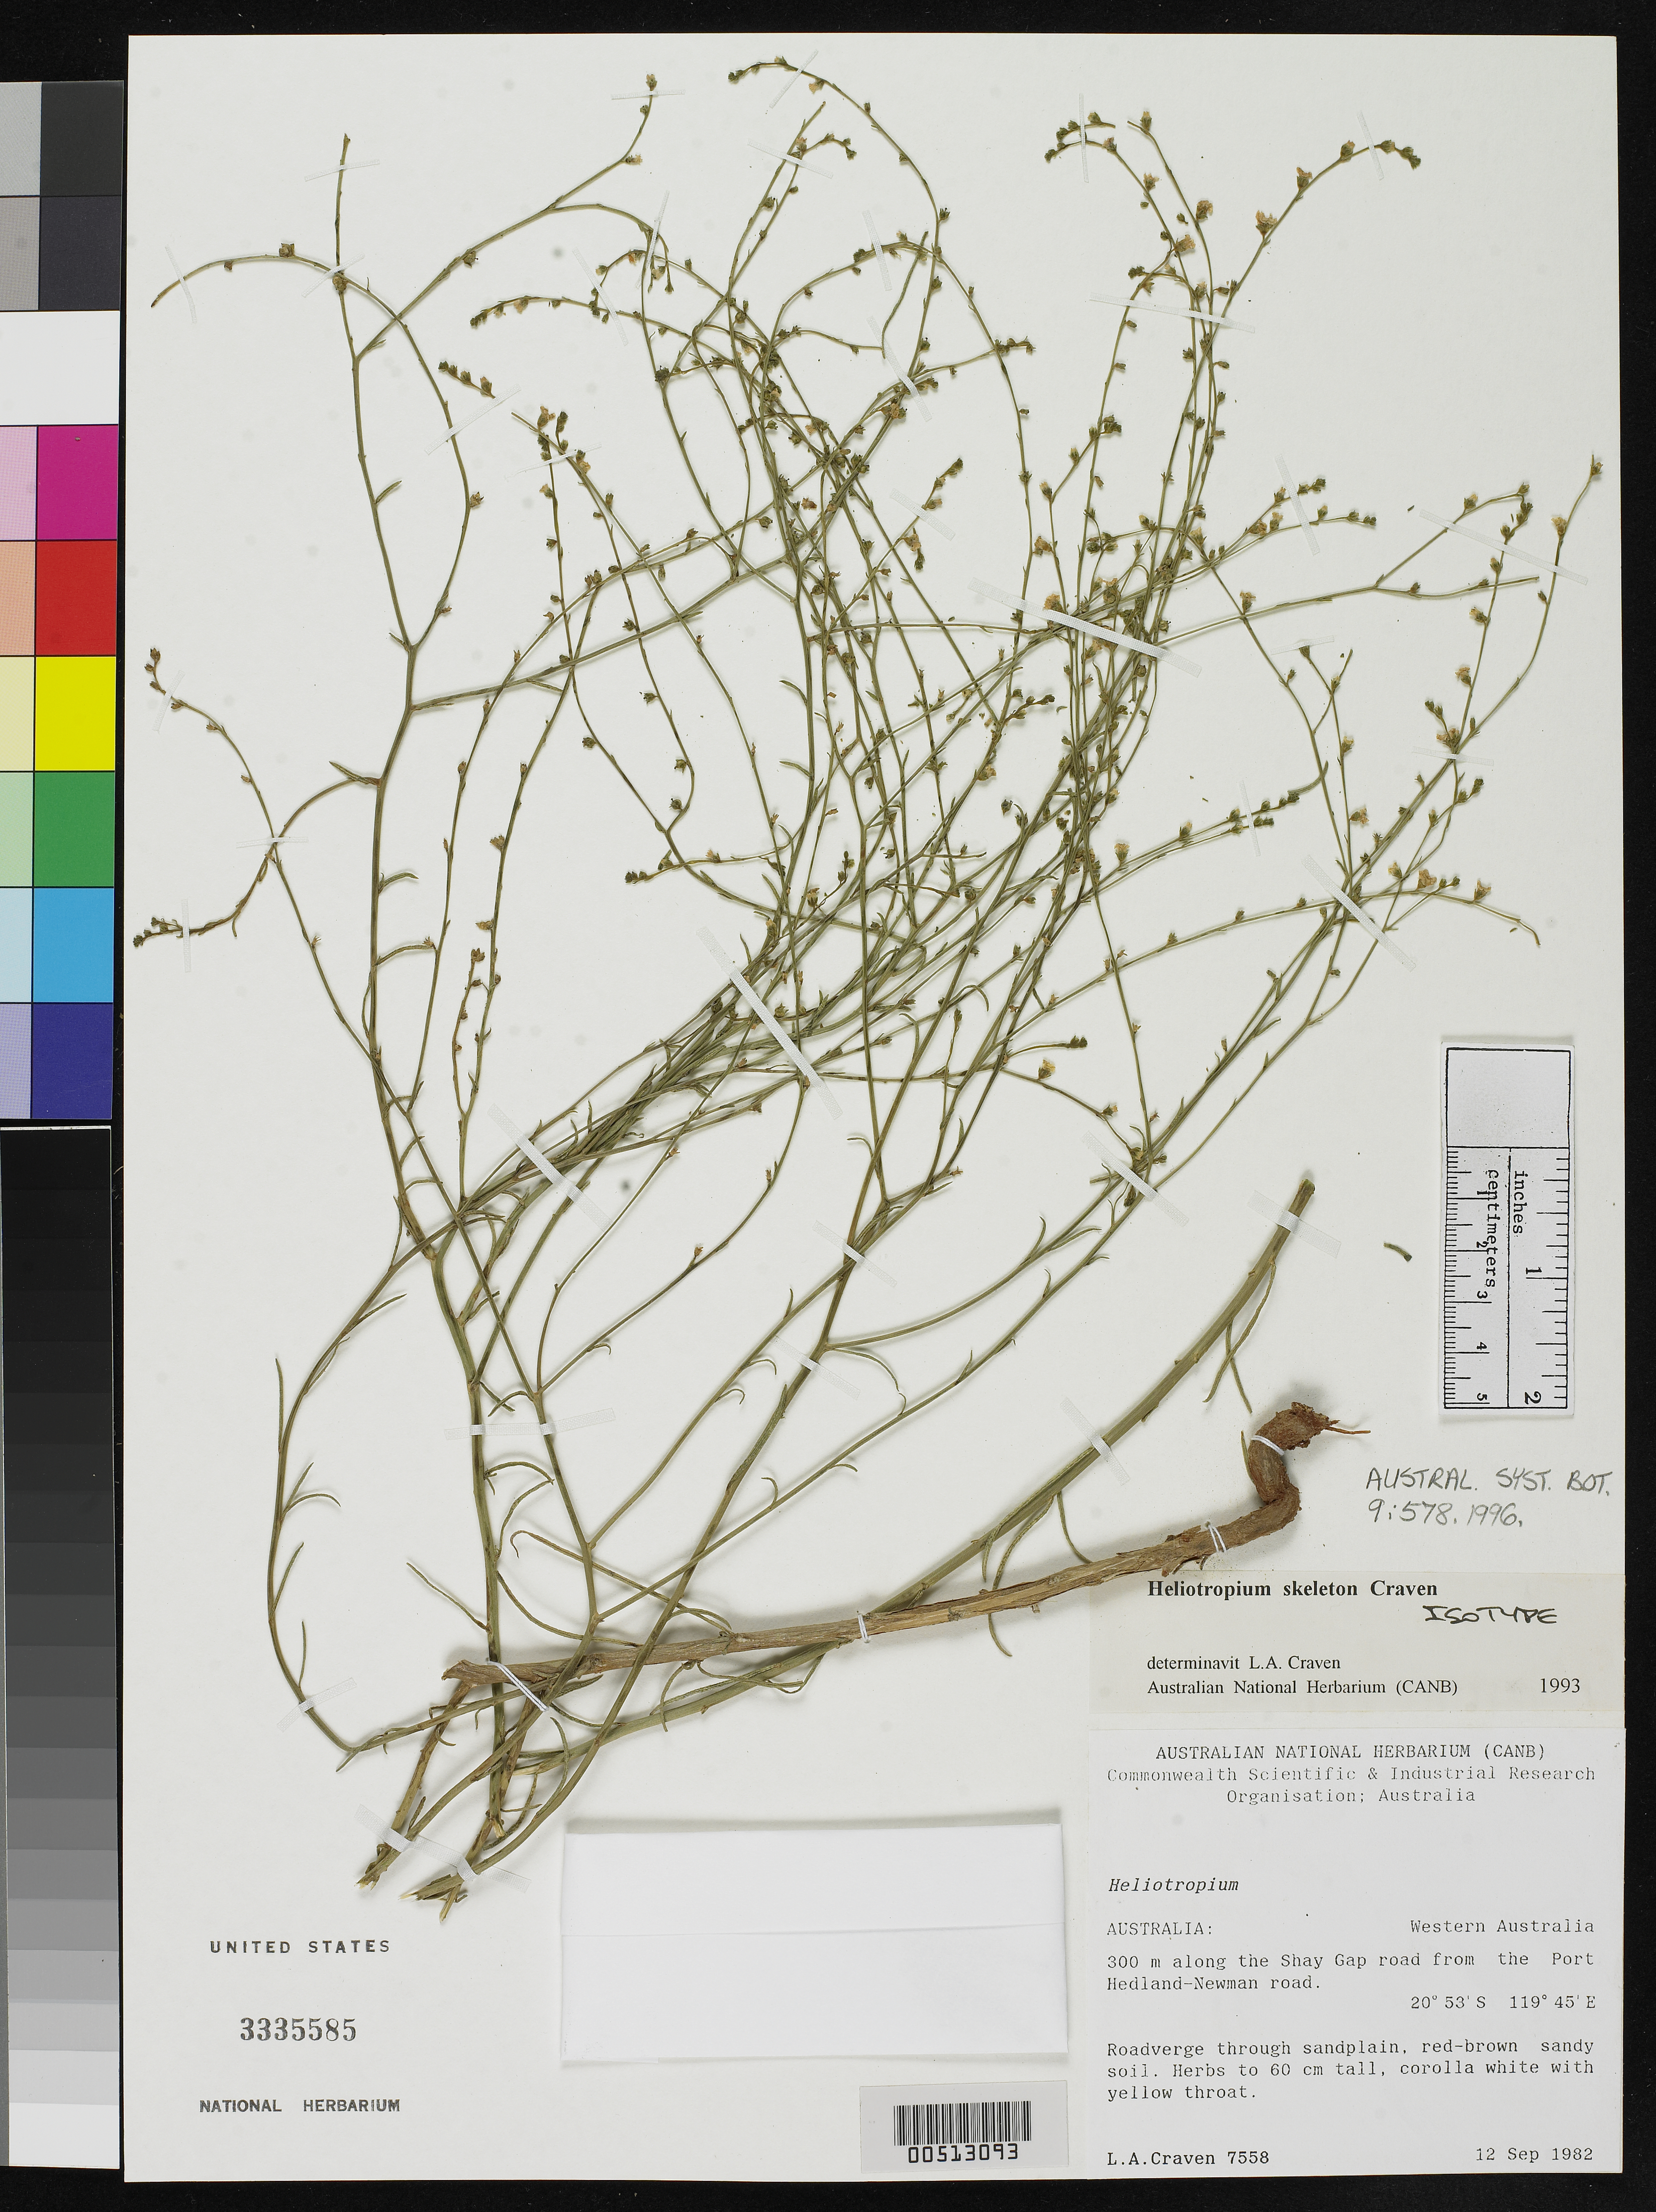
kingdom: Plantae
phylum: Tracheophyta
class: Magnoliopsida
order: Boraginales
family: Heliotropiaceae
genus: Heliotropium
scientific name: Heliotropium skeleton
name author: Craven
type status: Isotype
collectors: L. A. Craven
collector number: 7558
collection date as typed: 12 Sep 1982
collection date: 1982-09-12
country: Australia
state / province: Western Australia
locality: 300 m along Shay Gap Road from Port Hedland-Newman Road.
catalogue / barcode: US 3335585